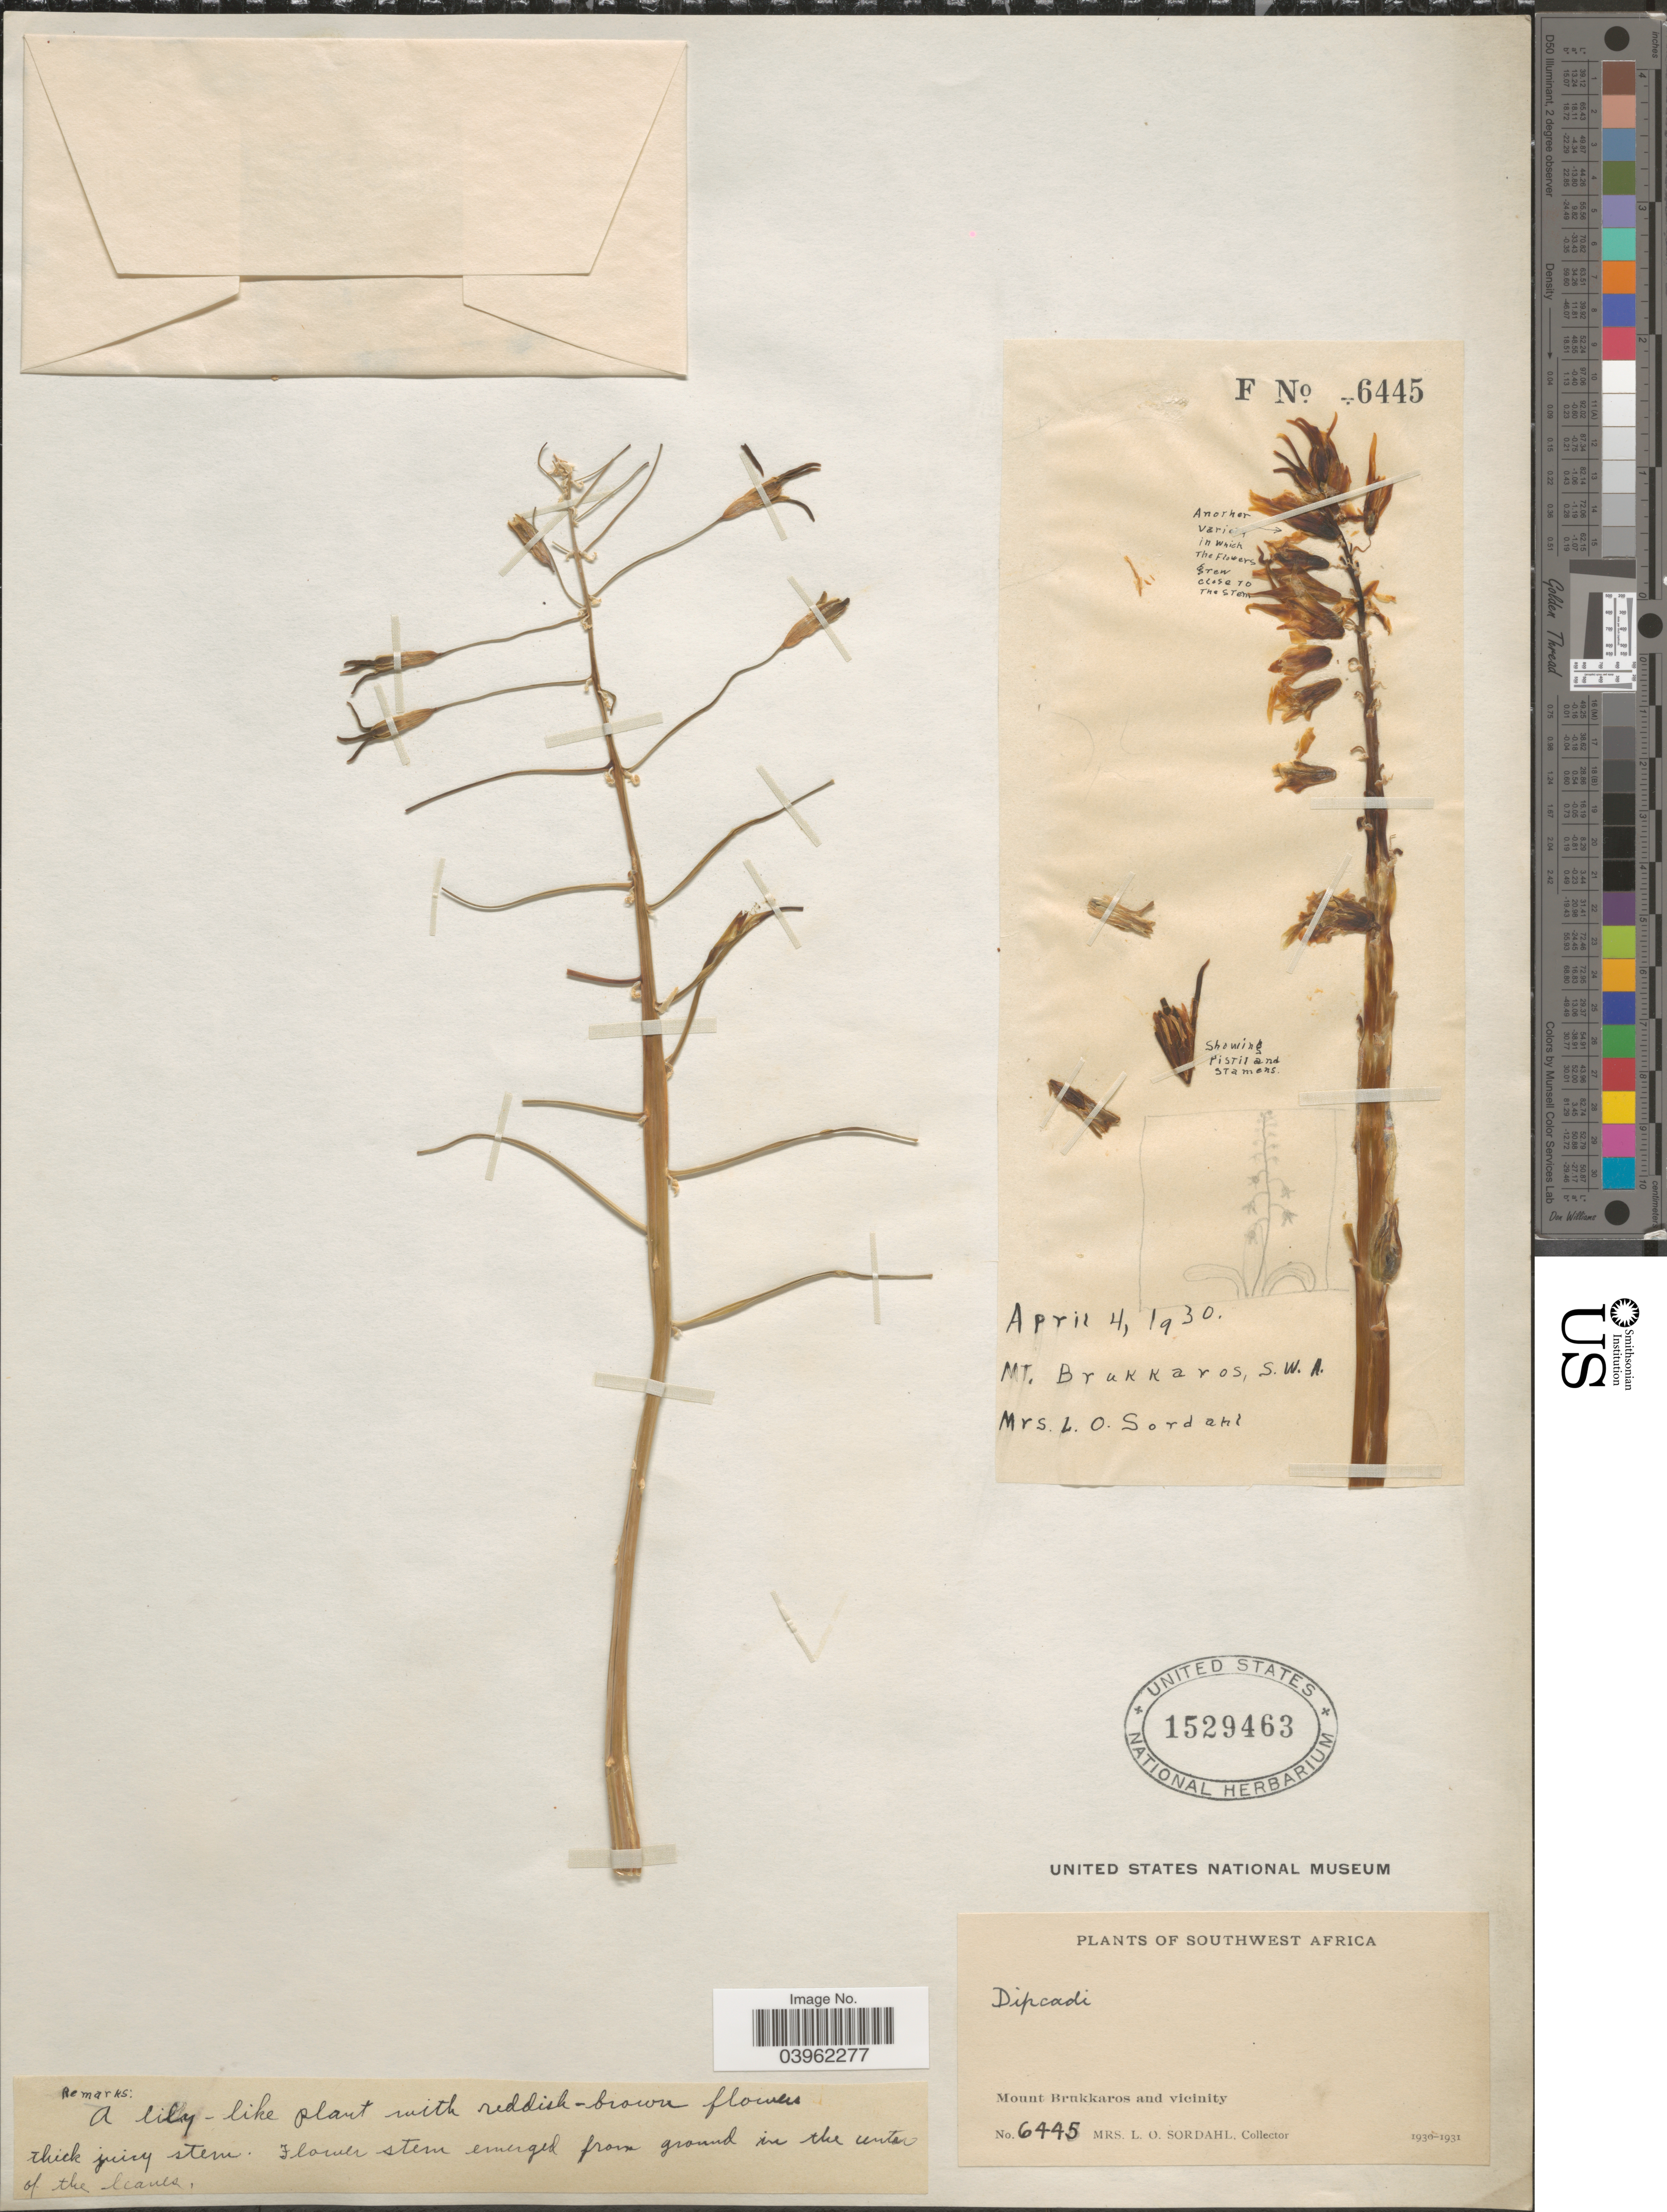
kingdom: Plantae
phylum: Tracheophyta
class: Liliopsida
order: Asparagales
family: Asparagaceae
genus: Dipcadi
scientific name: Dipcadi sp.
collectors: L. Sordahl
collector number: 6445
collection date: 1930-04-04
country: Namibia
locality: Southwest Africa. Mount Brukkaros and vicinity.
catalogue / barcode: US 1529463